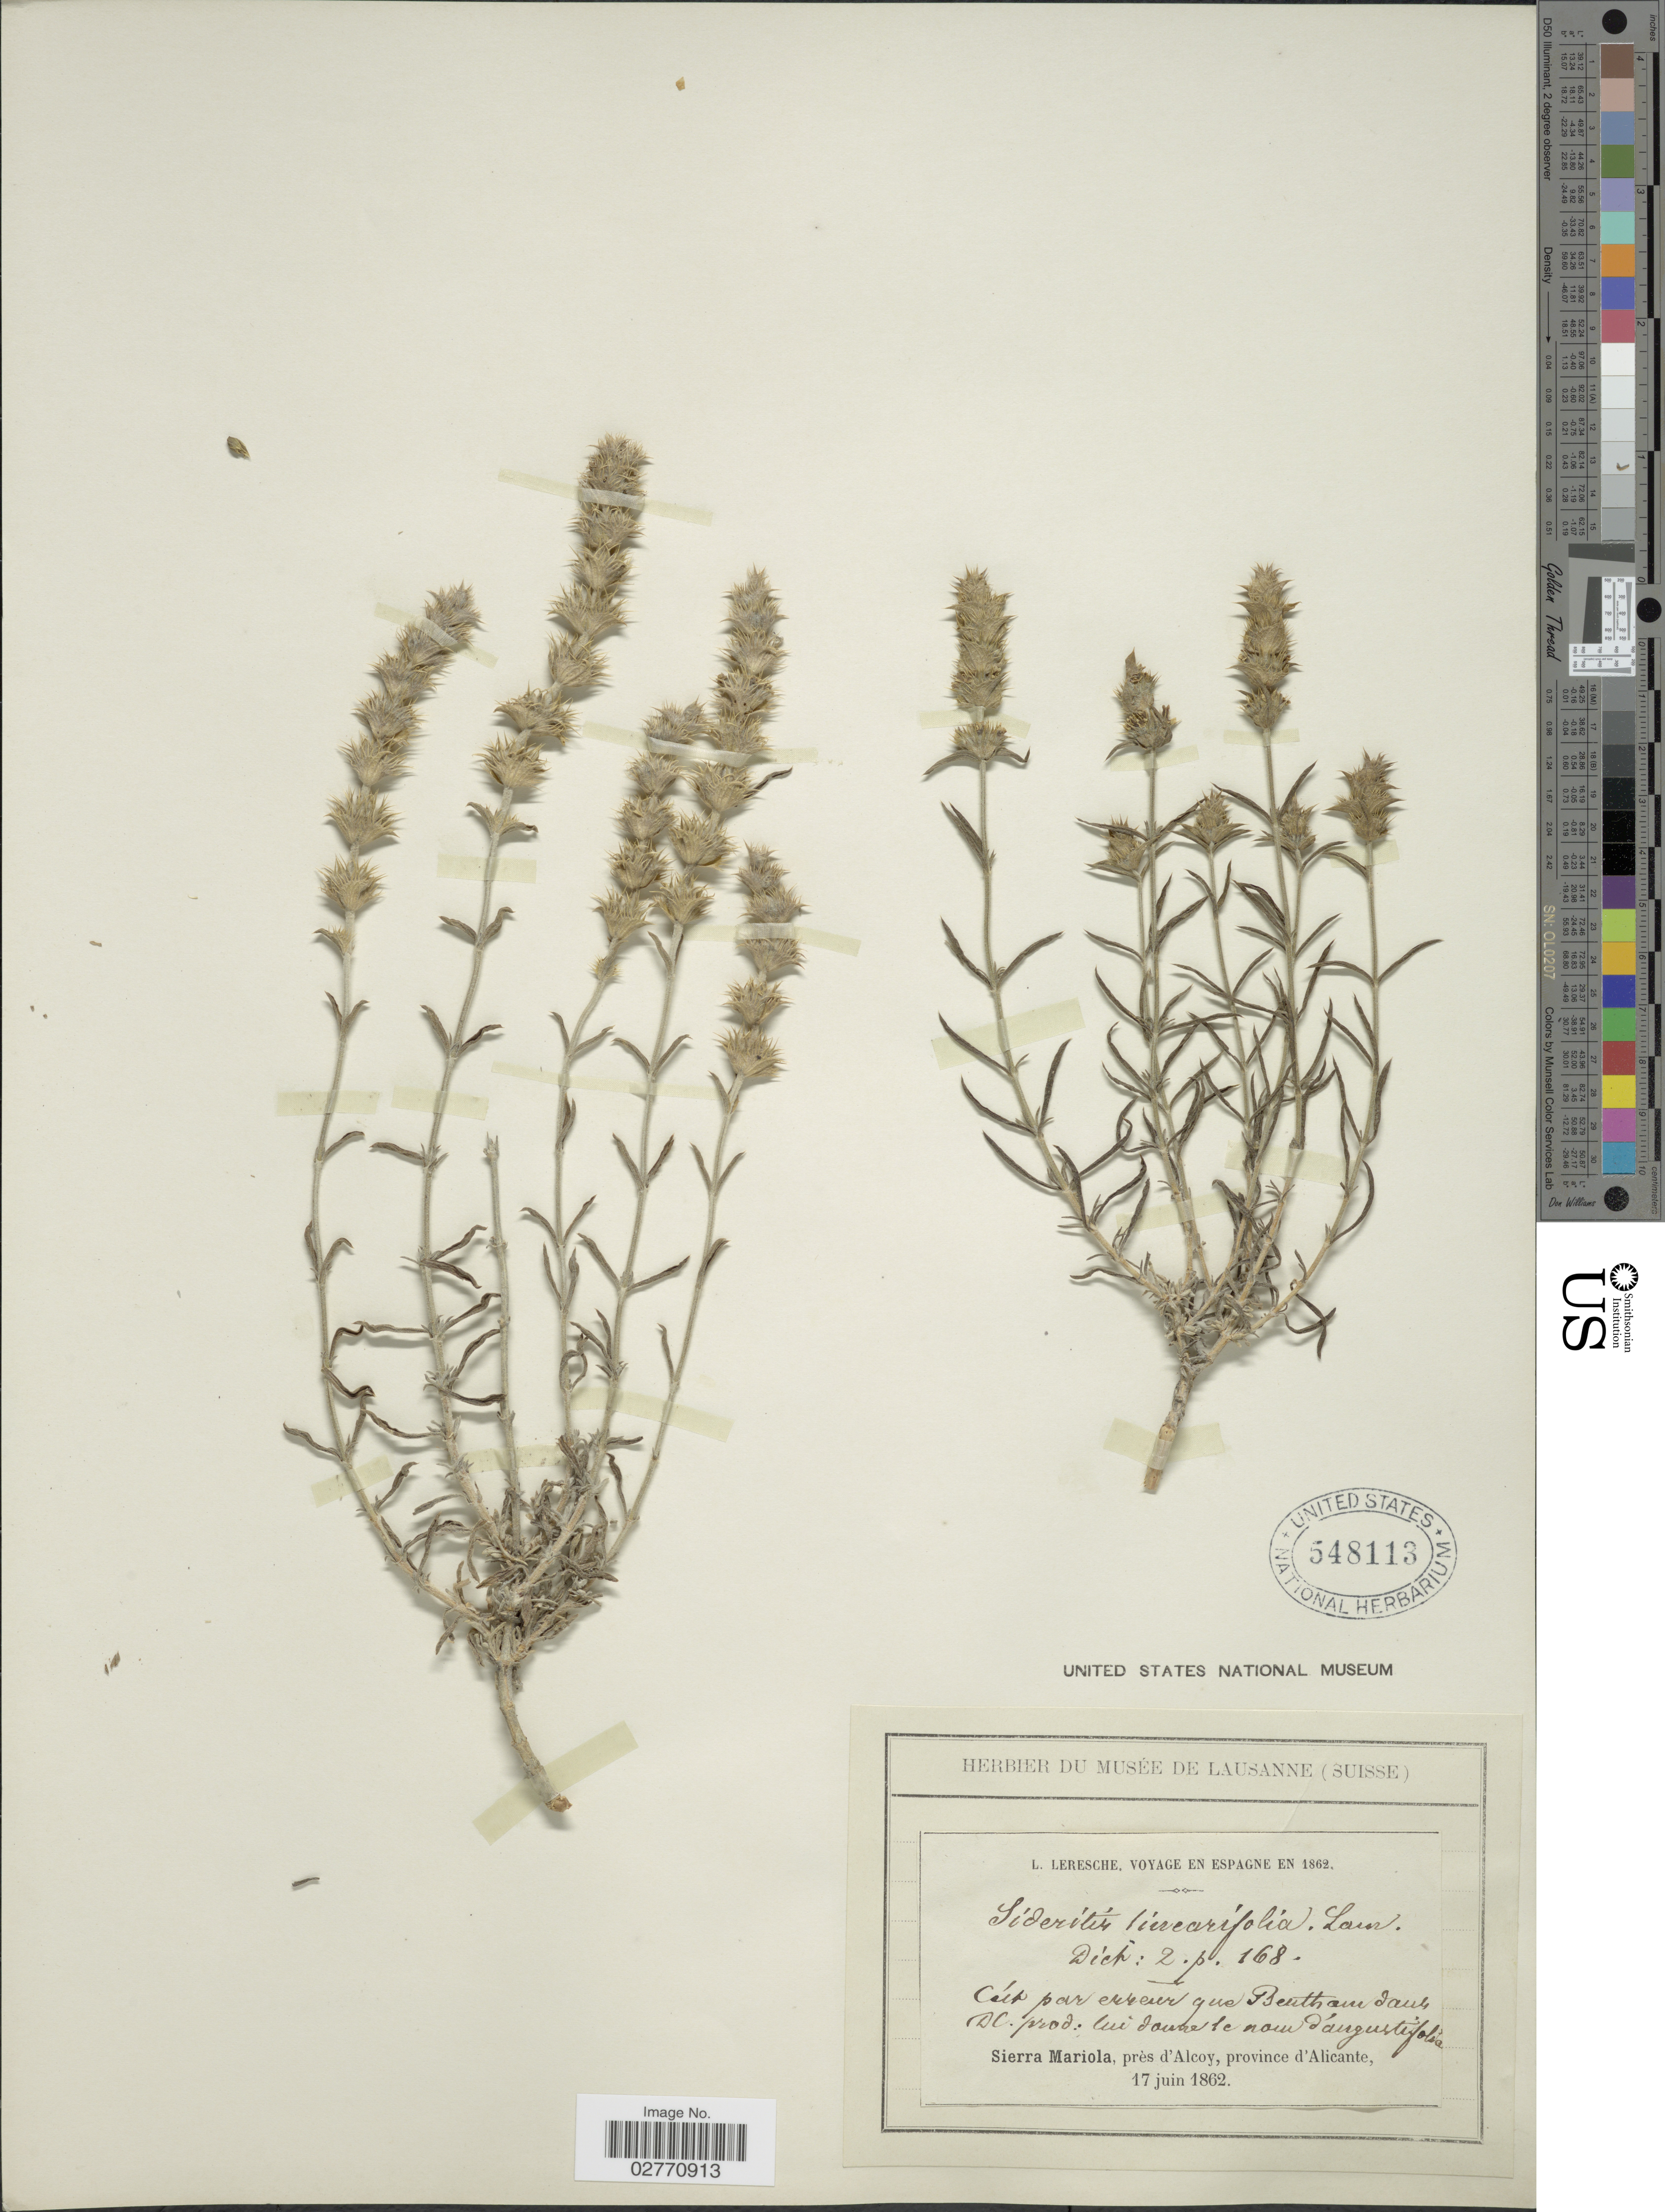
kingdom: Plantae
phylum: Tracheophyta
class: Magnoliopsida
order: Lamiales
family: Lamiaceae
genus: Sideritis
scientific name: Sideritis linearifolia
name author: Lam.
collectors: L. Leresche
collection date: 1862-06-17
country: Spain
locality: Espagne. Sierra Mariola, près d'Alcoy, province d'Alicante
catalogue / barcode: US 548113